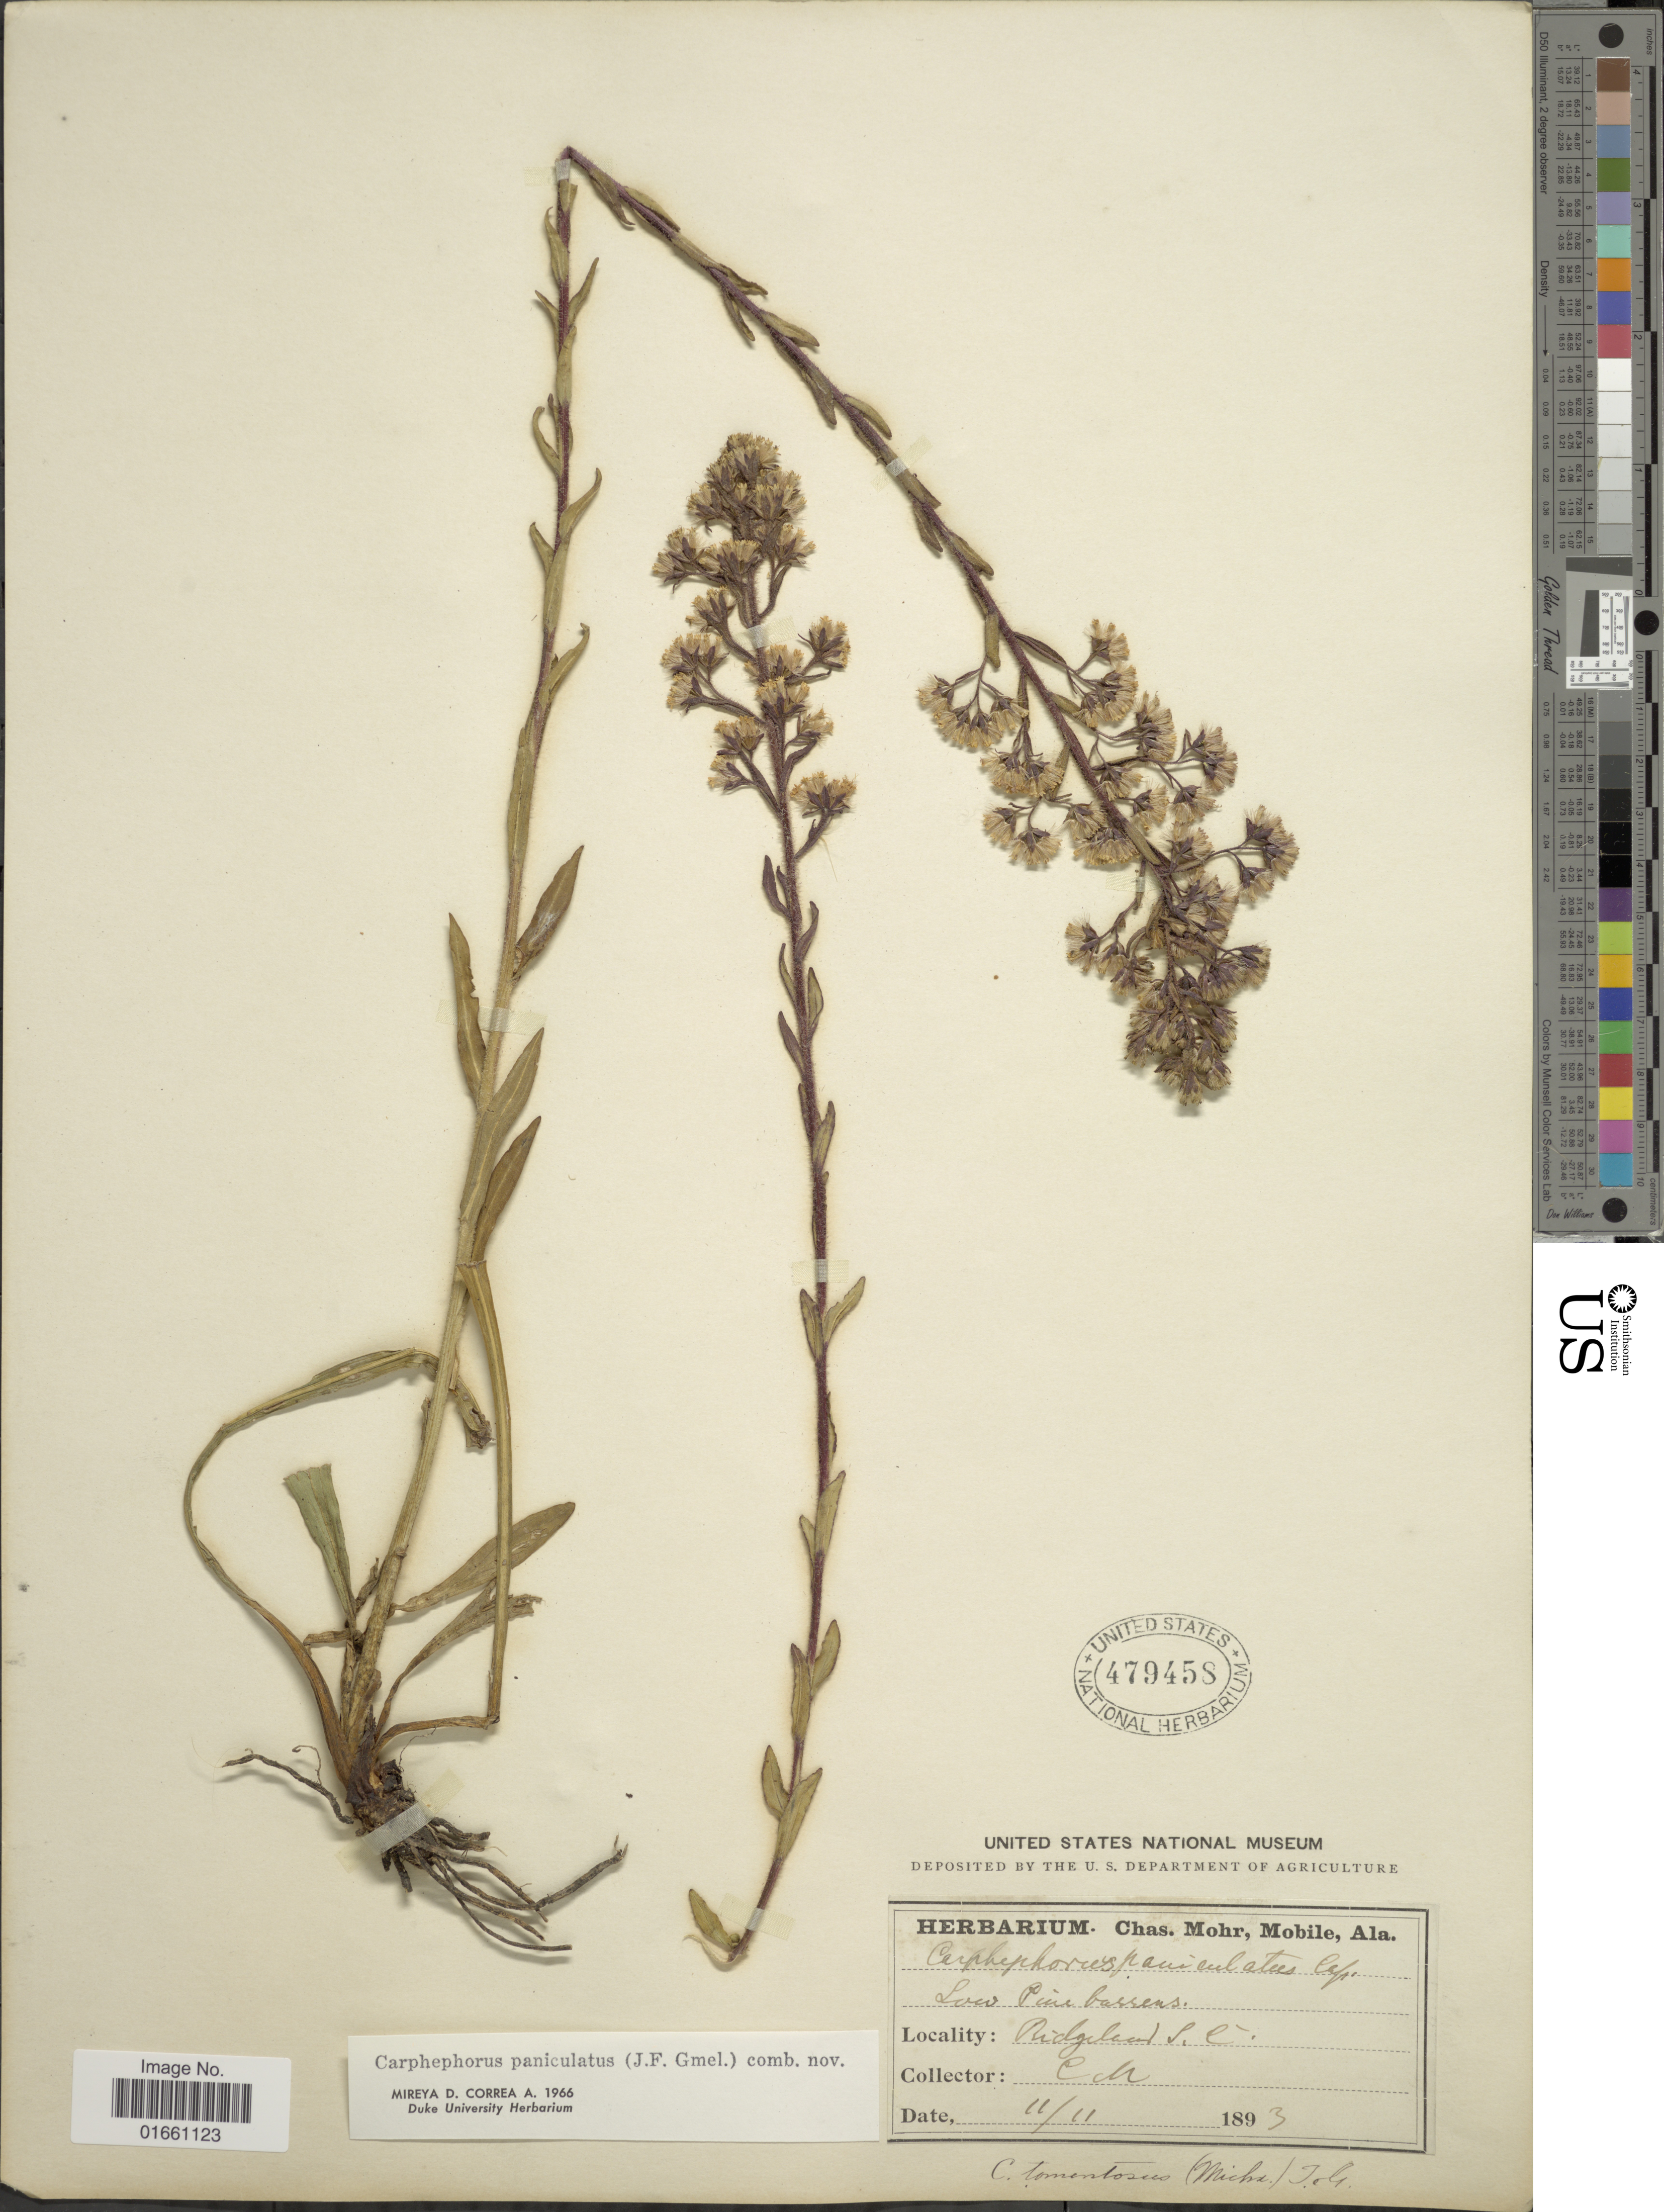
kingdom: Plantae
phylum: Tracheophyta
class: Magnoliopsida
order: Asterales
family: Asteraceae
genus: Trilisa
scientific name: Trilisa paniculata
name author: (J.F. Gmel.) Cass.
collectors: Mohr, C. T. (herbarium)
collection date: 1893-11-11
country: United States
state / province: South Carolina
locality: Ridgeland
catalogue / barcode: US 479458